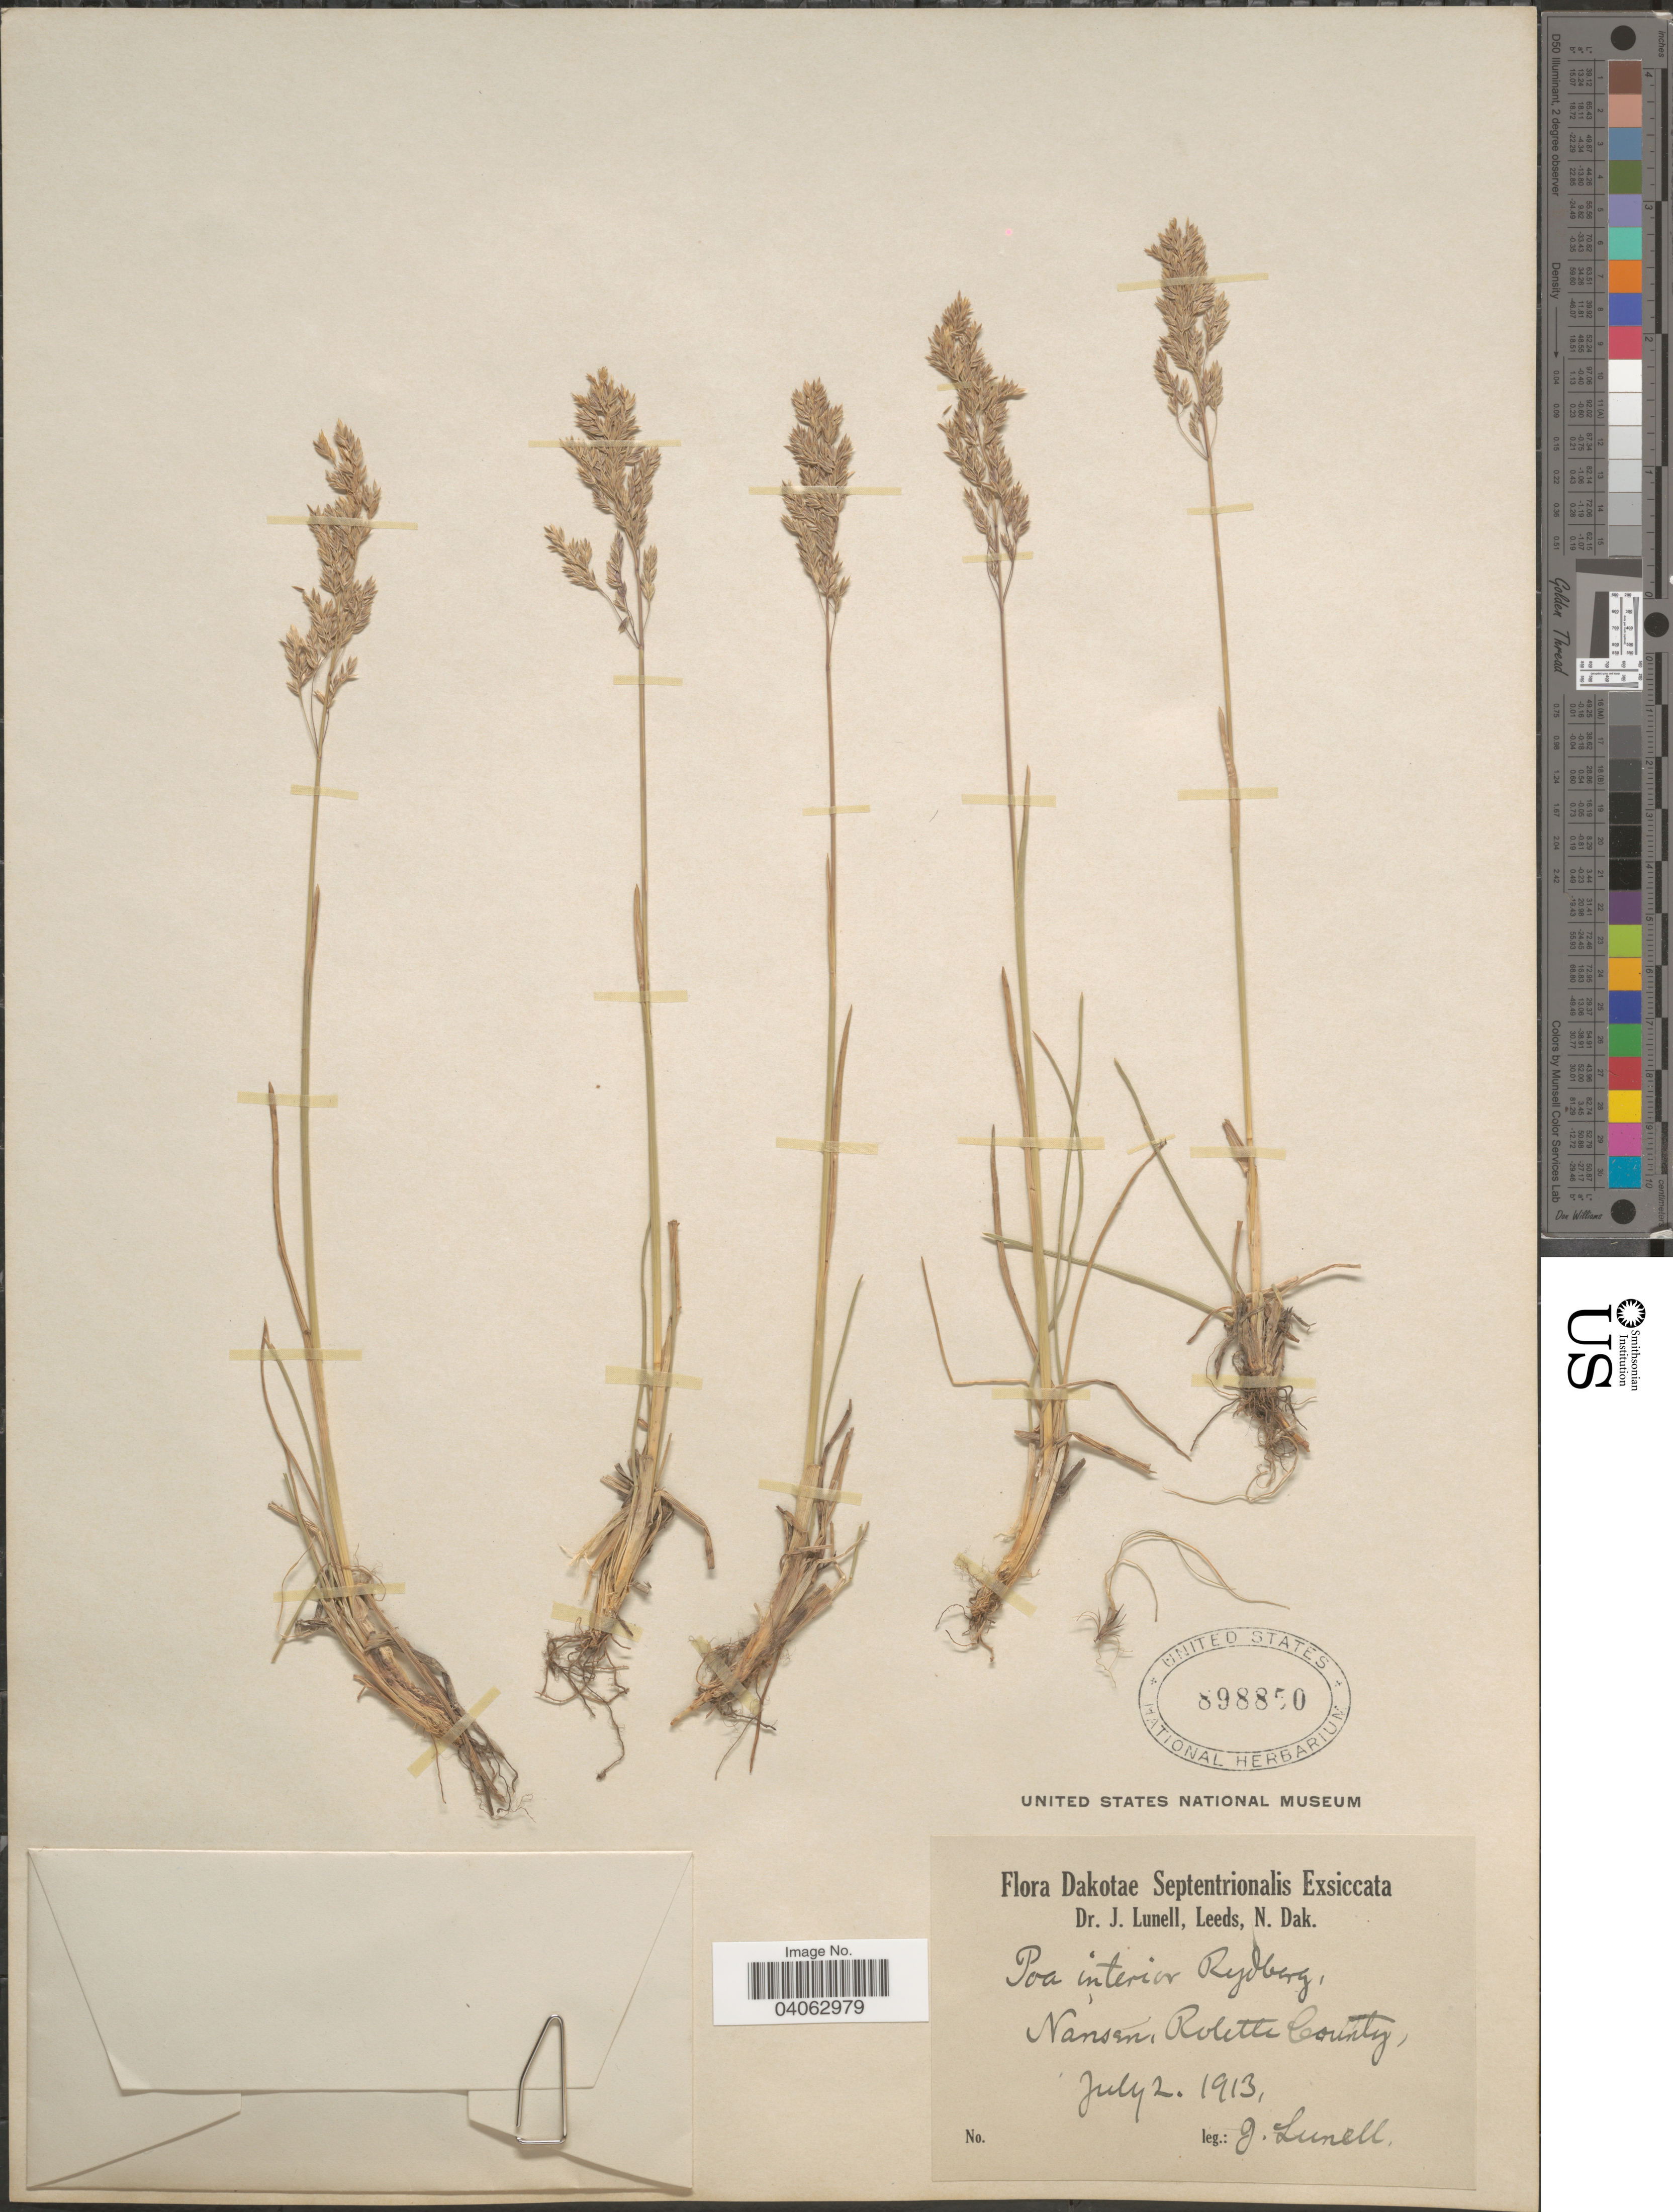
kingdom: Plantae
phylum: Tracheophyta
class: Liliopsida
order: Poales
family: Poaceae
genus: Poa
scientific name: Poa pratensis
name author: L.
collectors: J. Lunell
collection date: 1913-07-02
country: United States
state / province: North Dakota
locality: Dakotae Septentrionalis. Nansen, Rolette County.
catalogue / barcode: US 898850